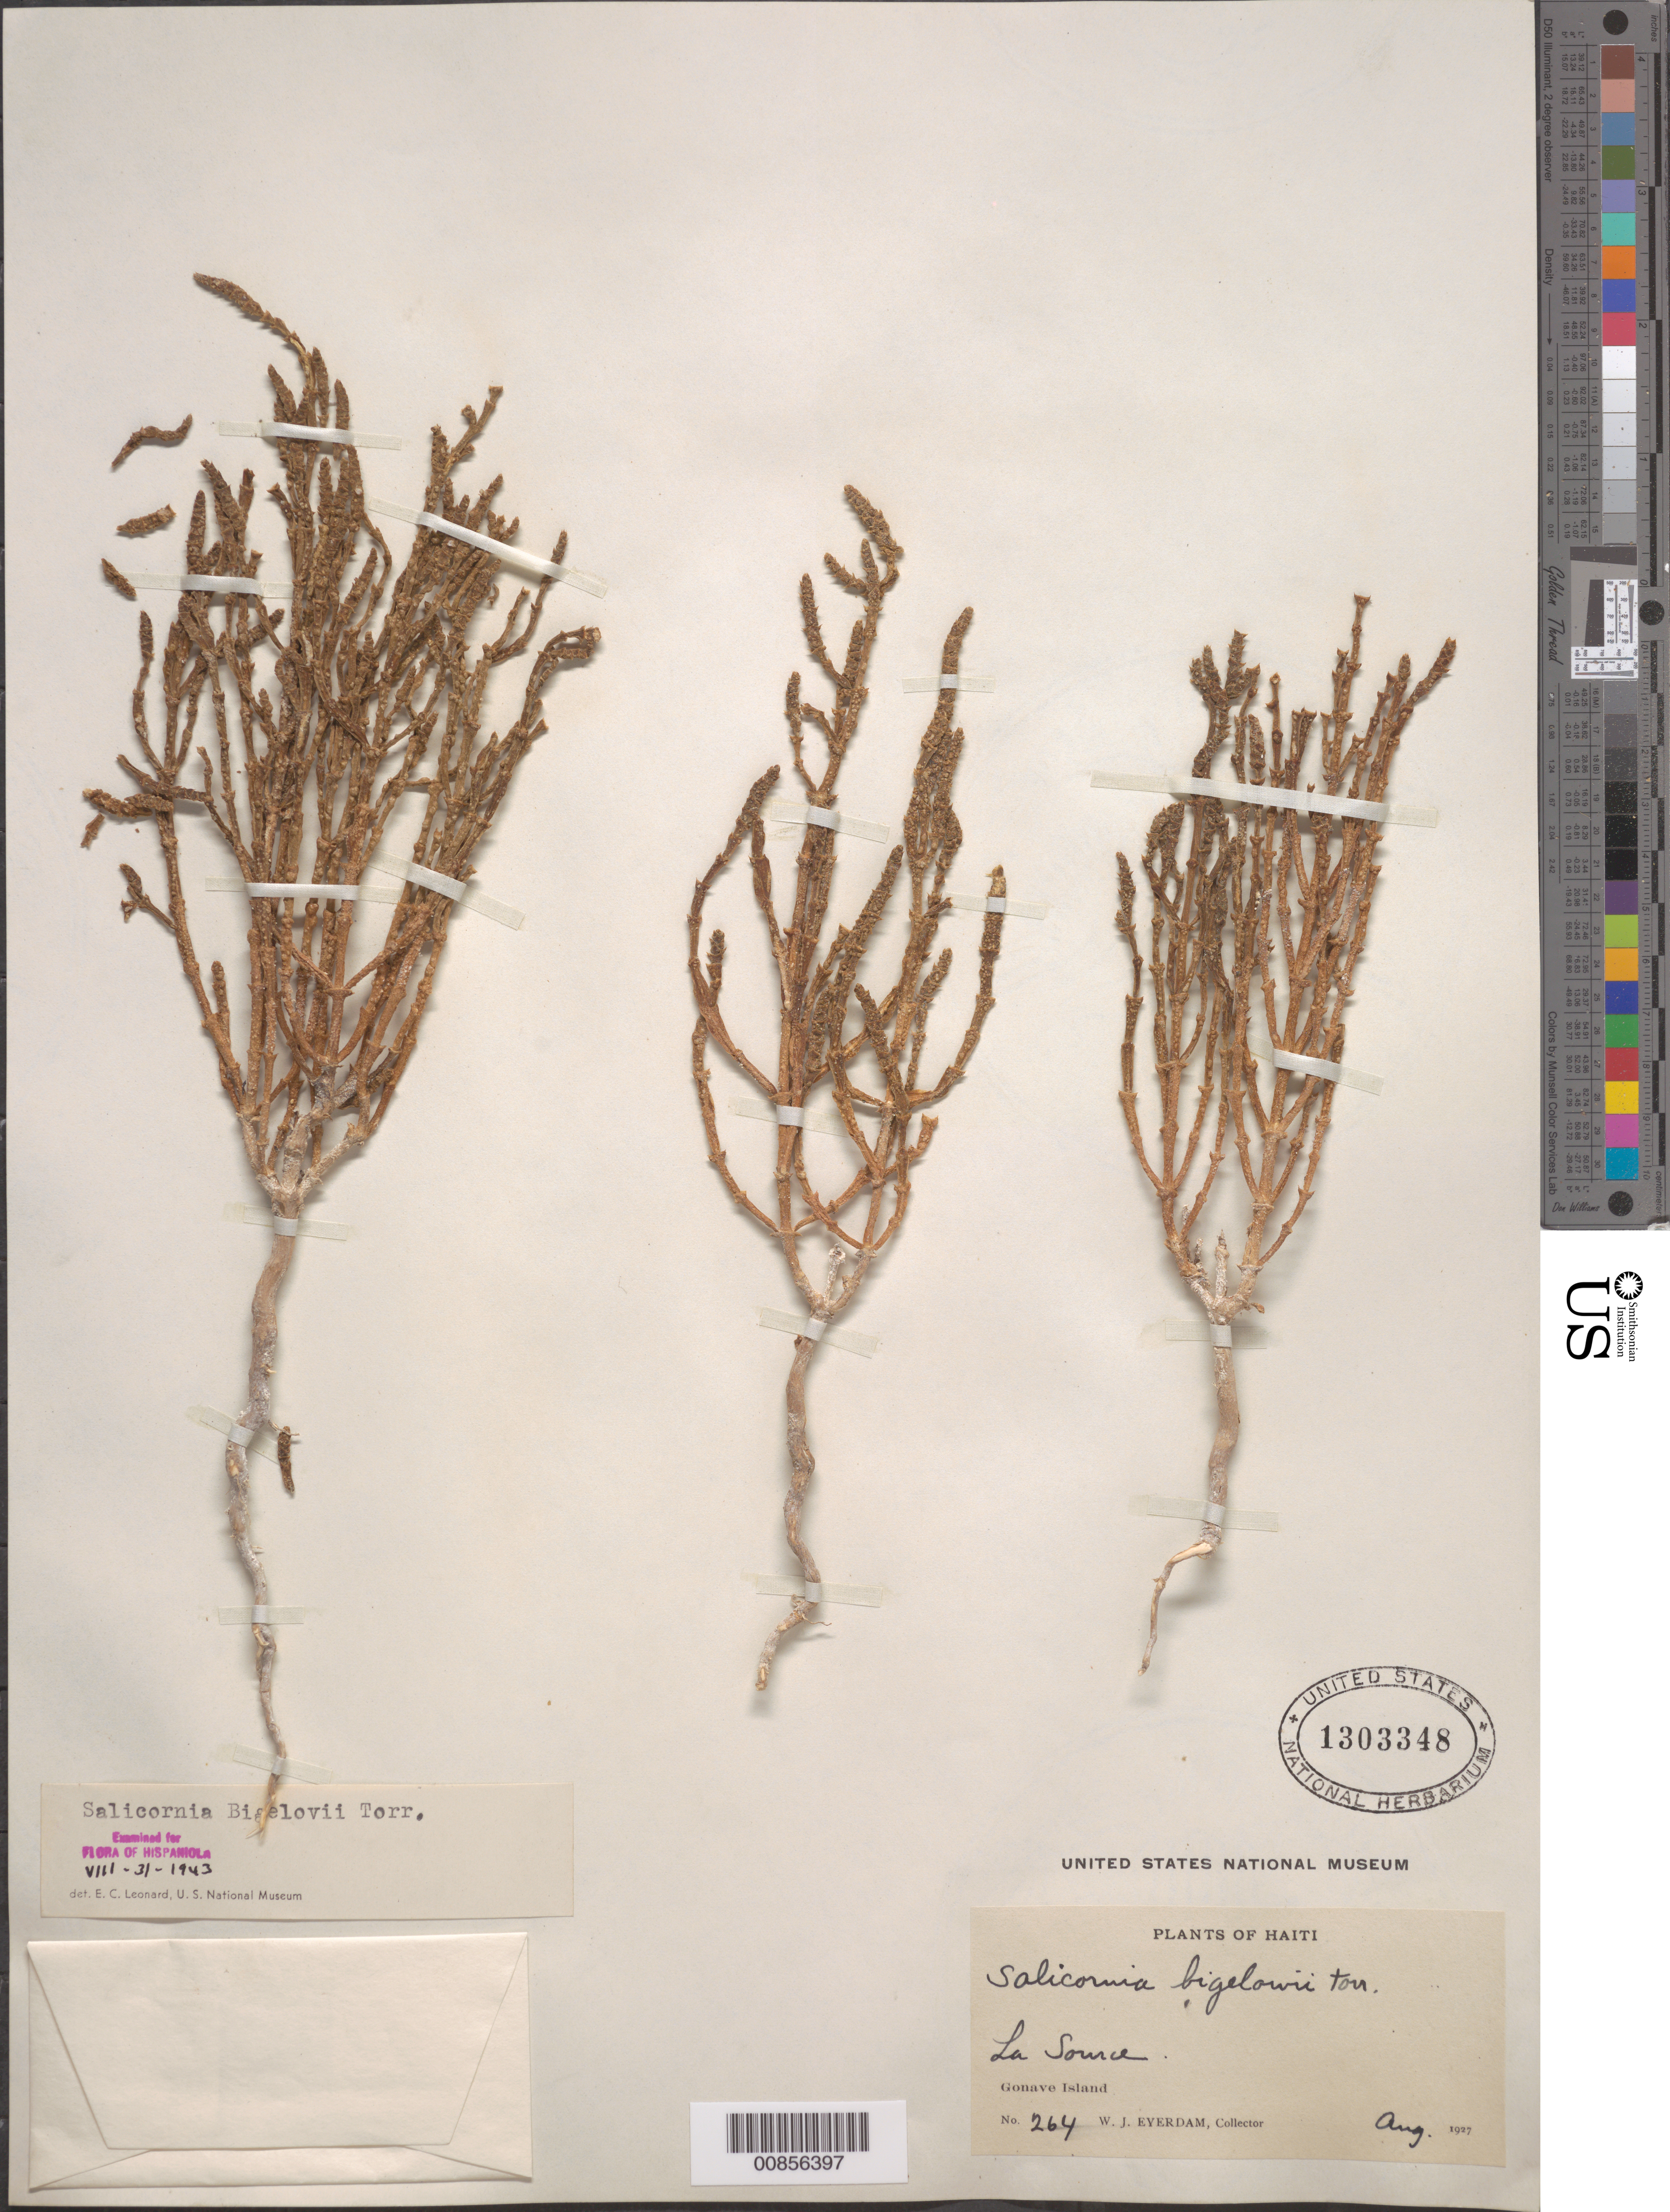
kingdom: Plantae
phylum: Tracheophyta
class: Magnoliopsida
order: Caryophyllales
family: Amaranthaceae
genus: Salicornia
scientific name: Salicornia bigelovii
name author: Torr.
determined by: Leonard, Emery C., (US)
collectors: W. J. Eyerdam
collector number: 264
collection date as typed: Aug 1927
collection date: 1927-08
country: Haiti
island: Gonave I.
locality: Gonave Island. La Source.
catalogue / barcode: US 1303348